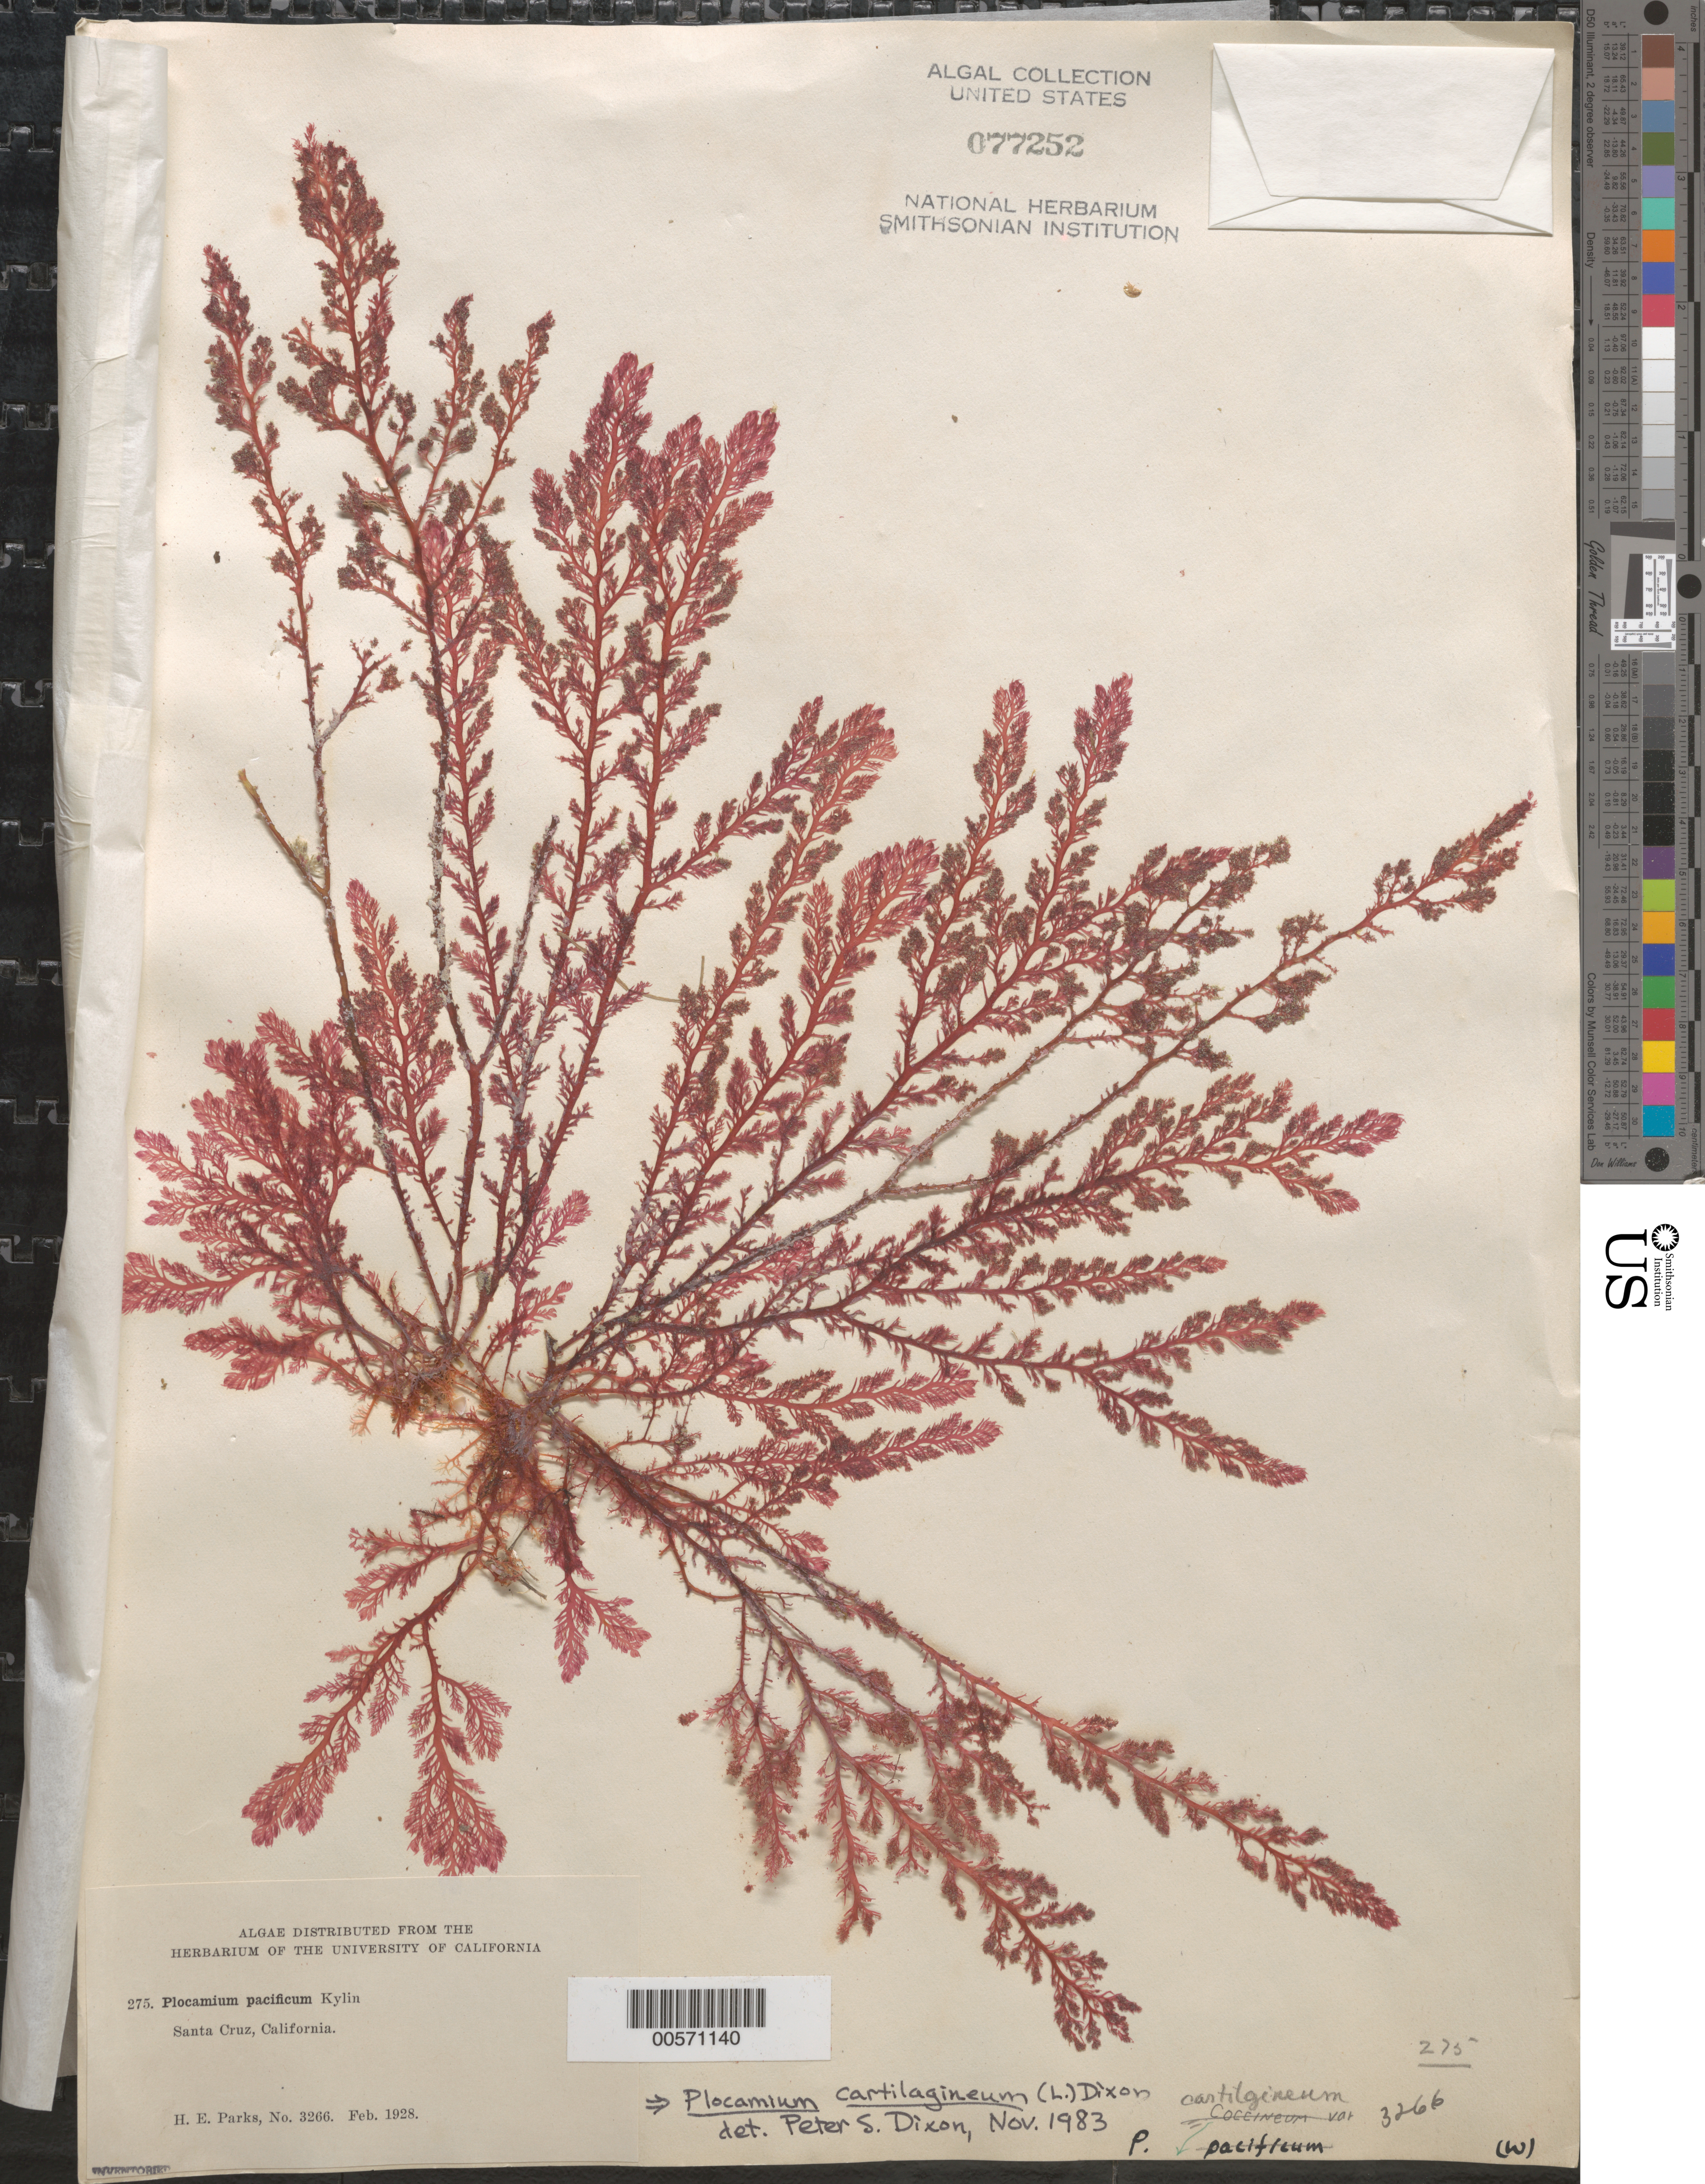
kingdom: Plantae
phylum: Rhodophyta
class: Florideophyceae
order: Plocamiales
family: Plocamiaceae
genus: Plocamium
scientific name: Plocamium cartilagineum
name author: (L.) P.S. Dixon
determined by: Dixon, P. S.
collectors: H. E. Parks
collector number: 3266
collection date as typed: Feb 1928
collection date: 1928-02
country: United States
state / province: California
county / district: Santa Cruz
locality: Santa Cruz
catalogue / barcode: US 77252